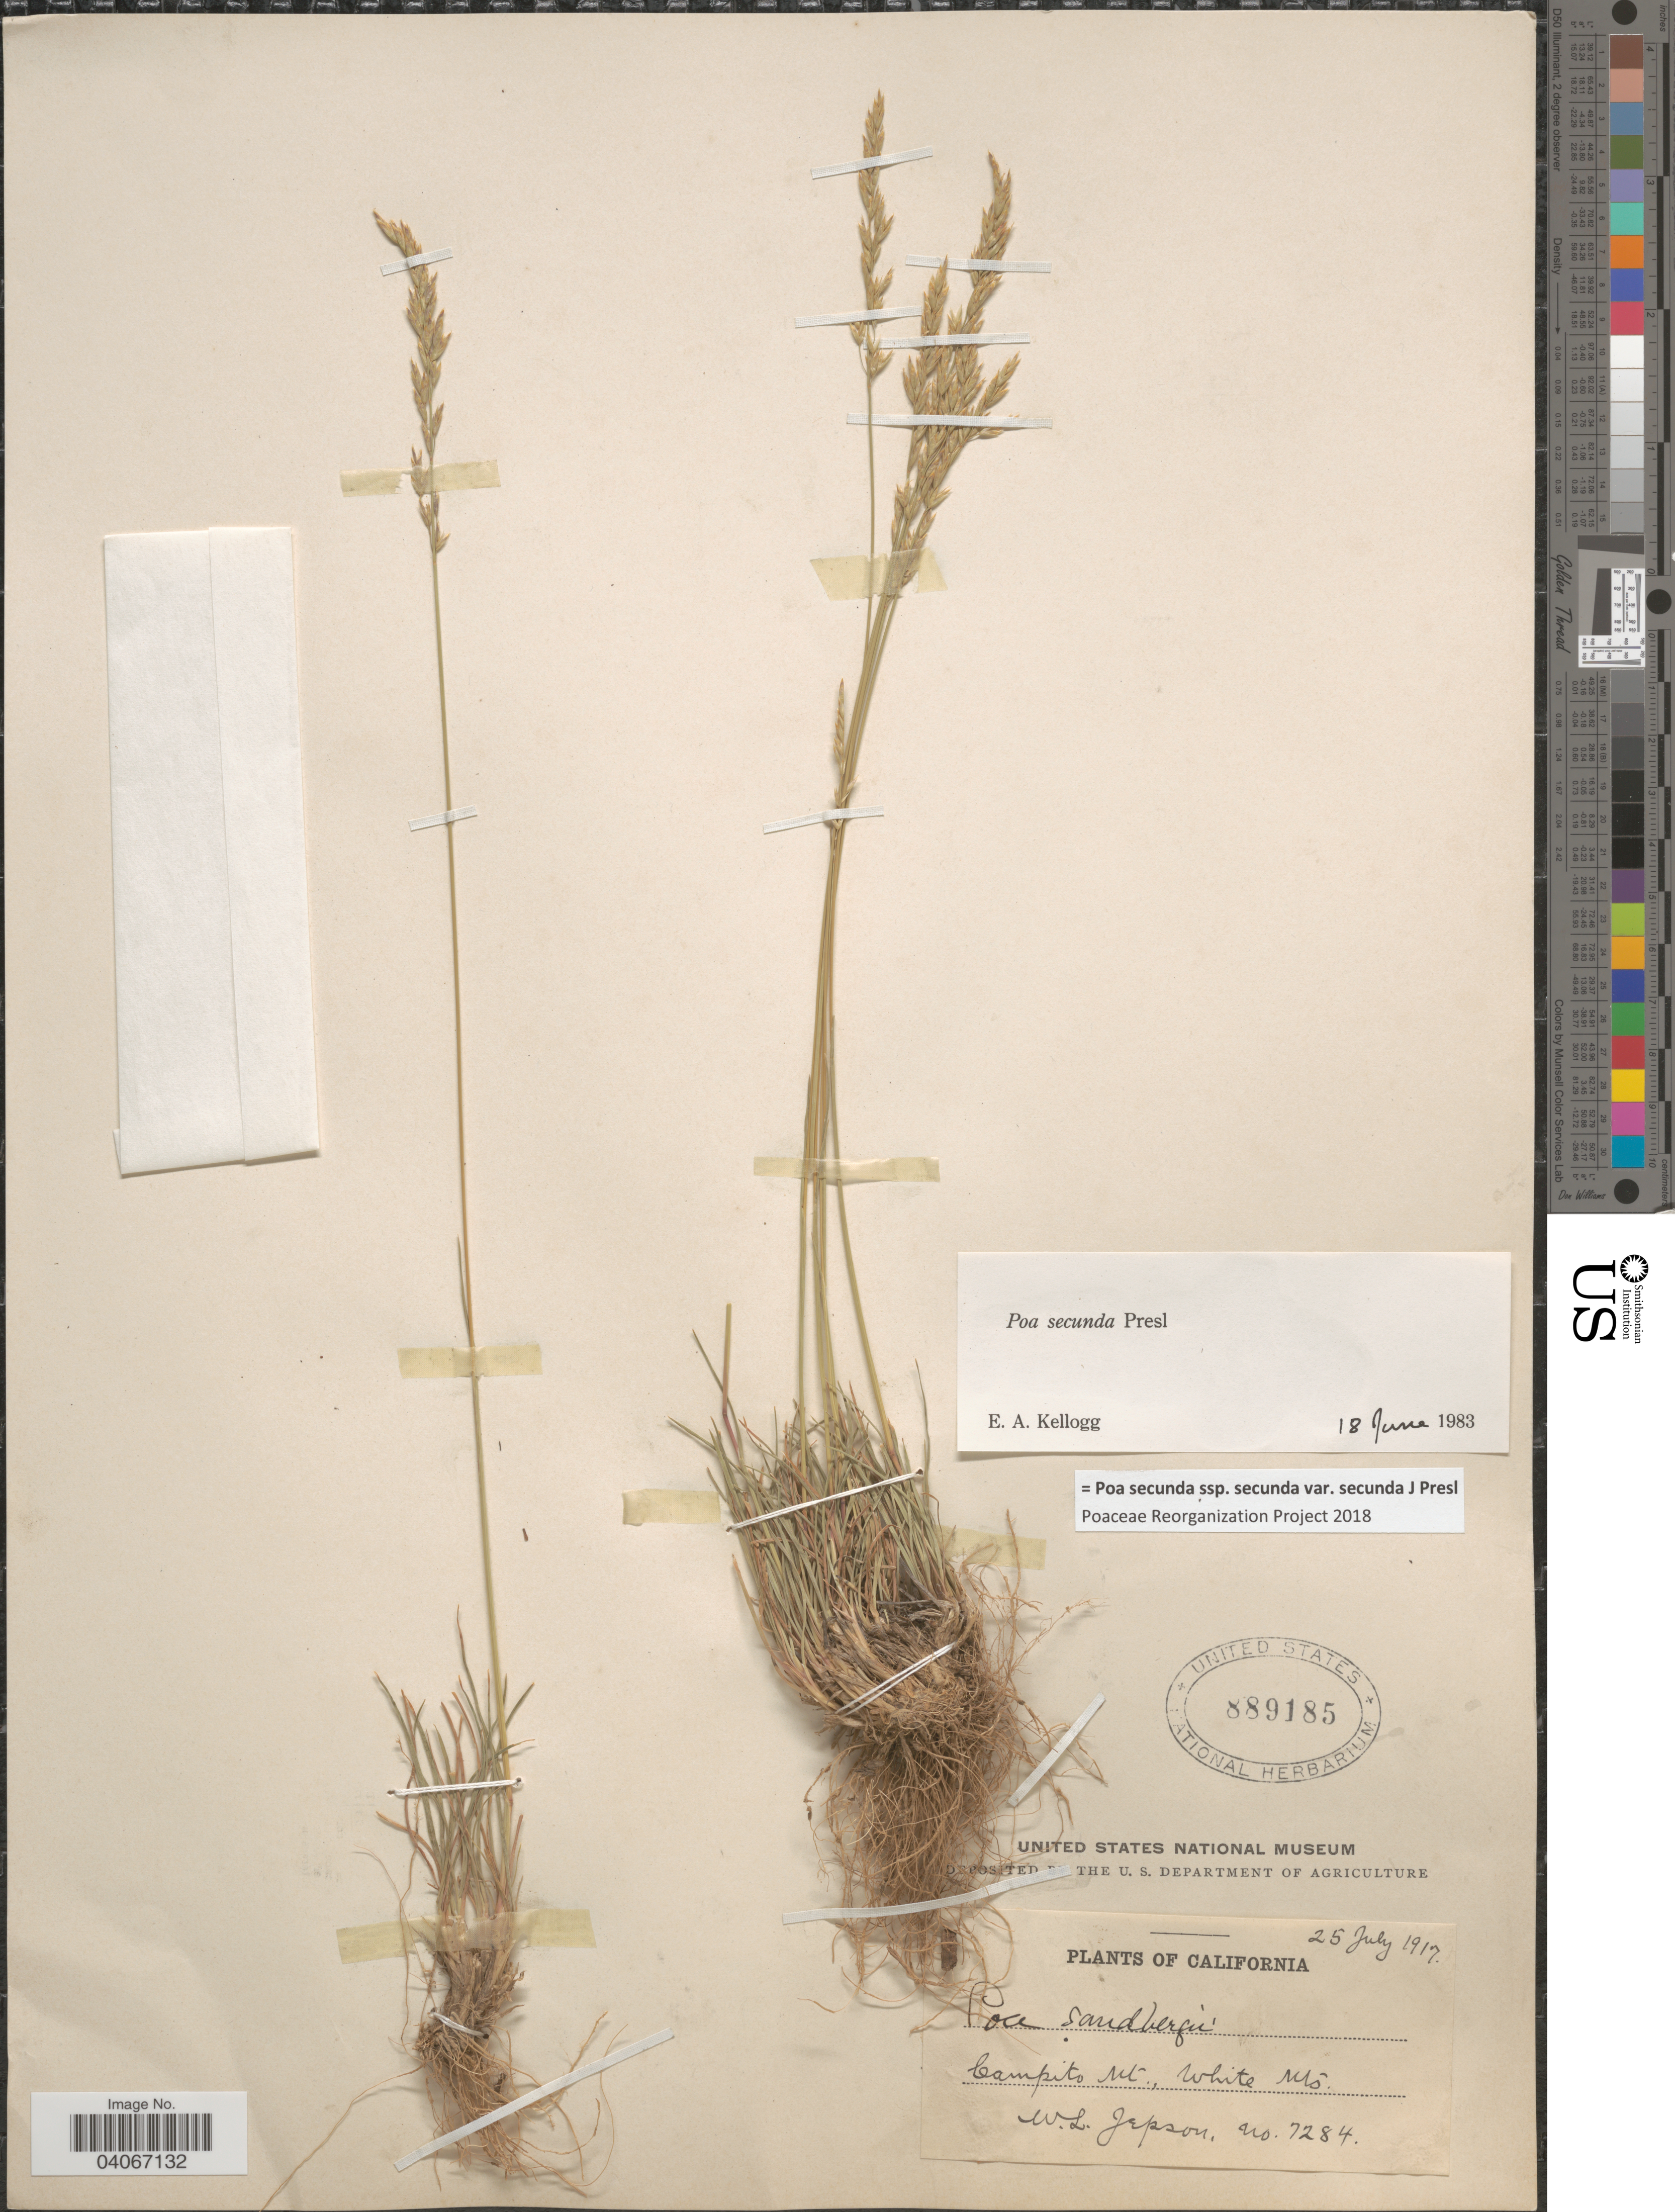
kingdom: Plantae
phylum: Tracheophyta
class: Liliopsida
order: Poales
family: Poaceae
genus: Poa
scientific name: Poa secunda subsp. secunda var. secunda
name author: J. Presl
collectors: W. L. Jepson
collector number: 7284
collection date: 1917-07-25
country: United States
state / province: California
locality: Campito Mt., White Mts.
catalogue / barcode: US 889185